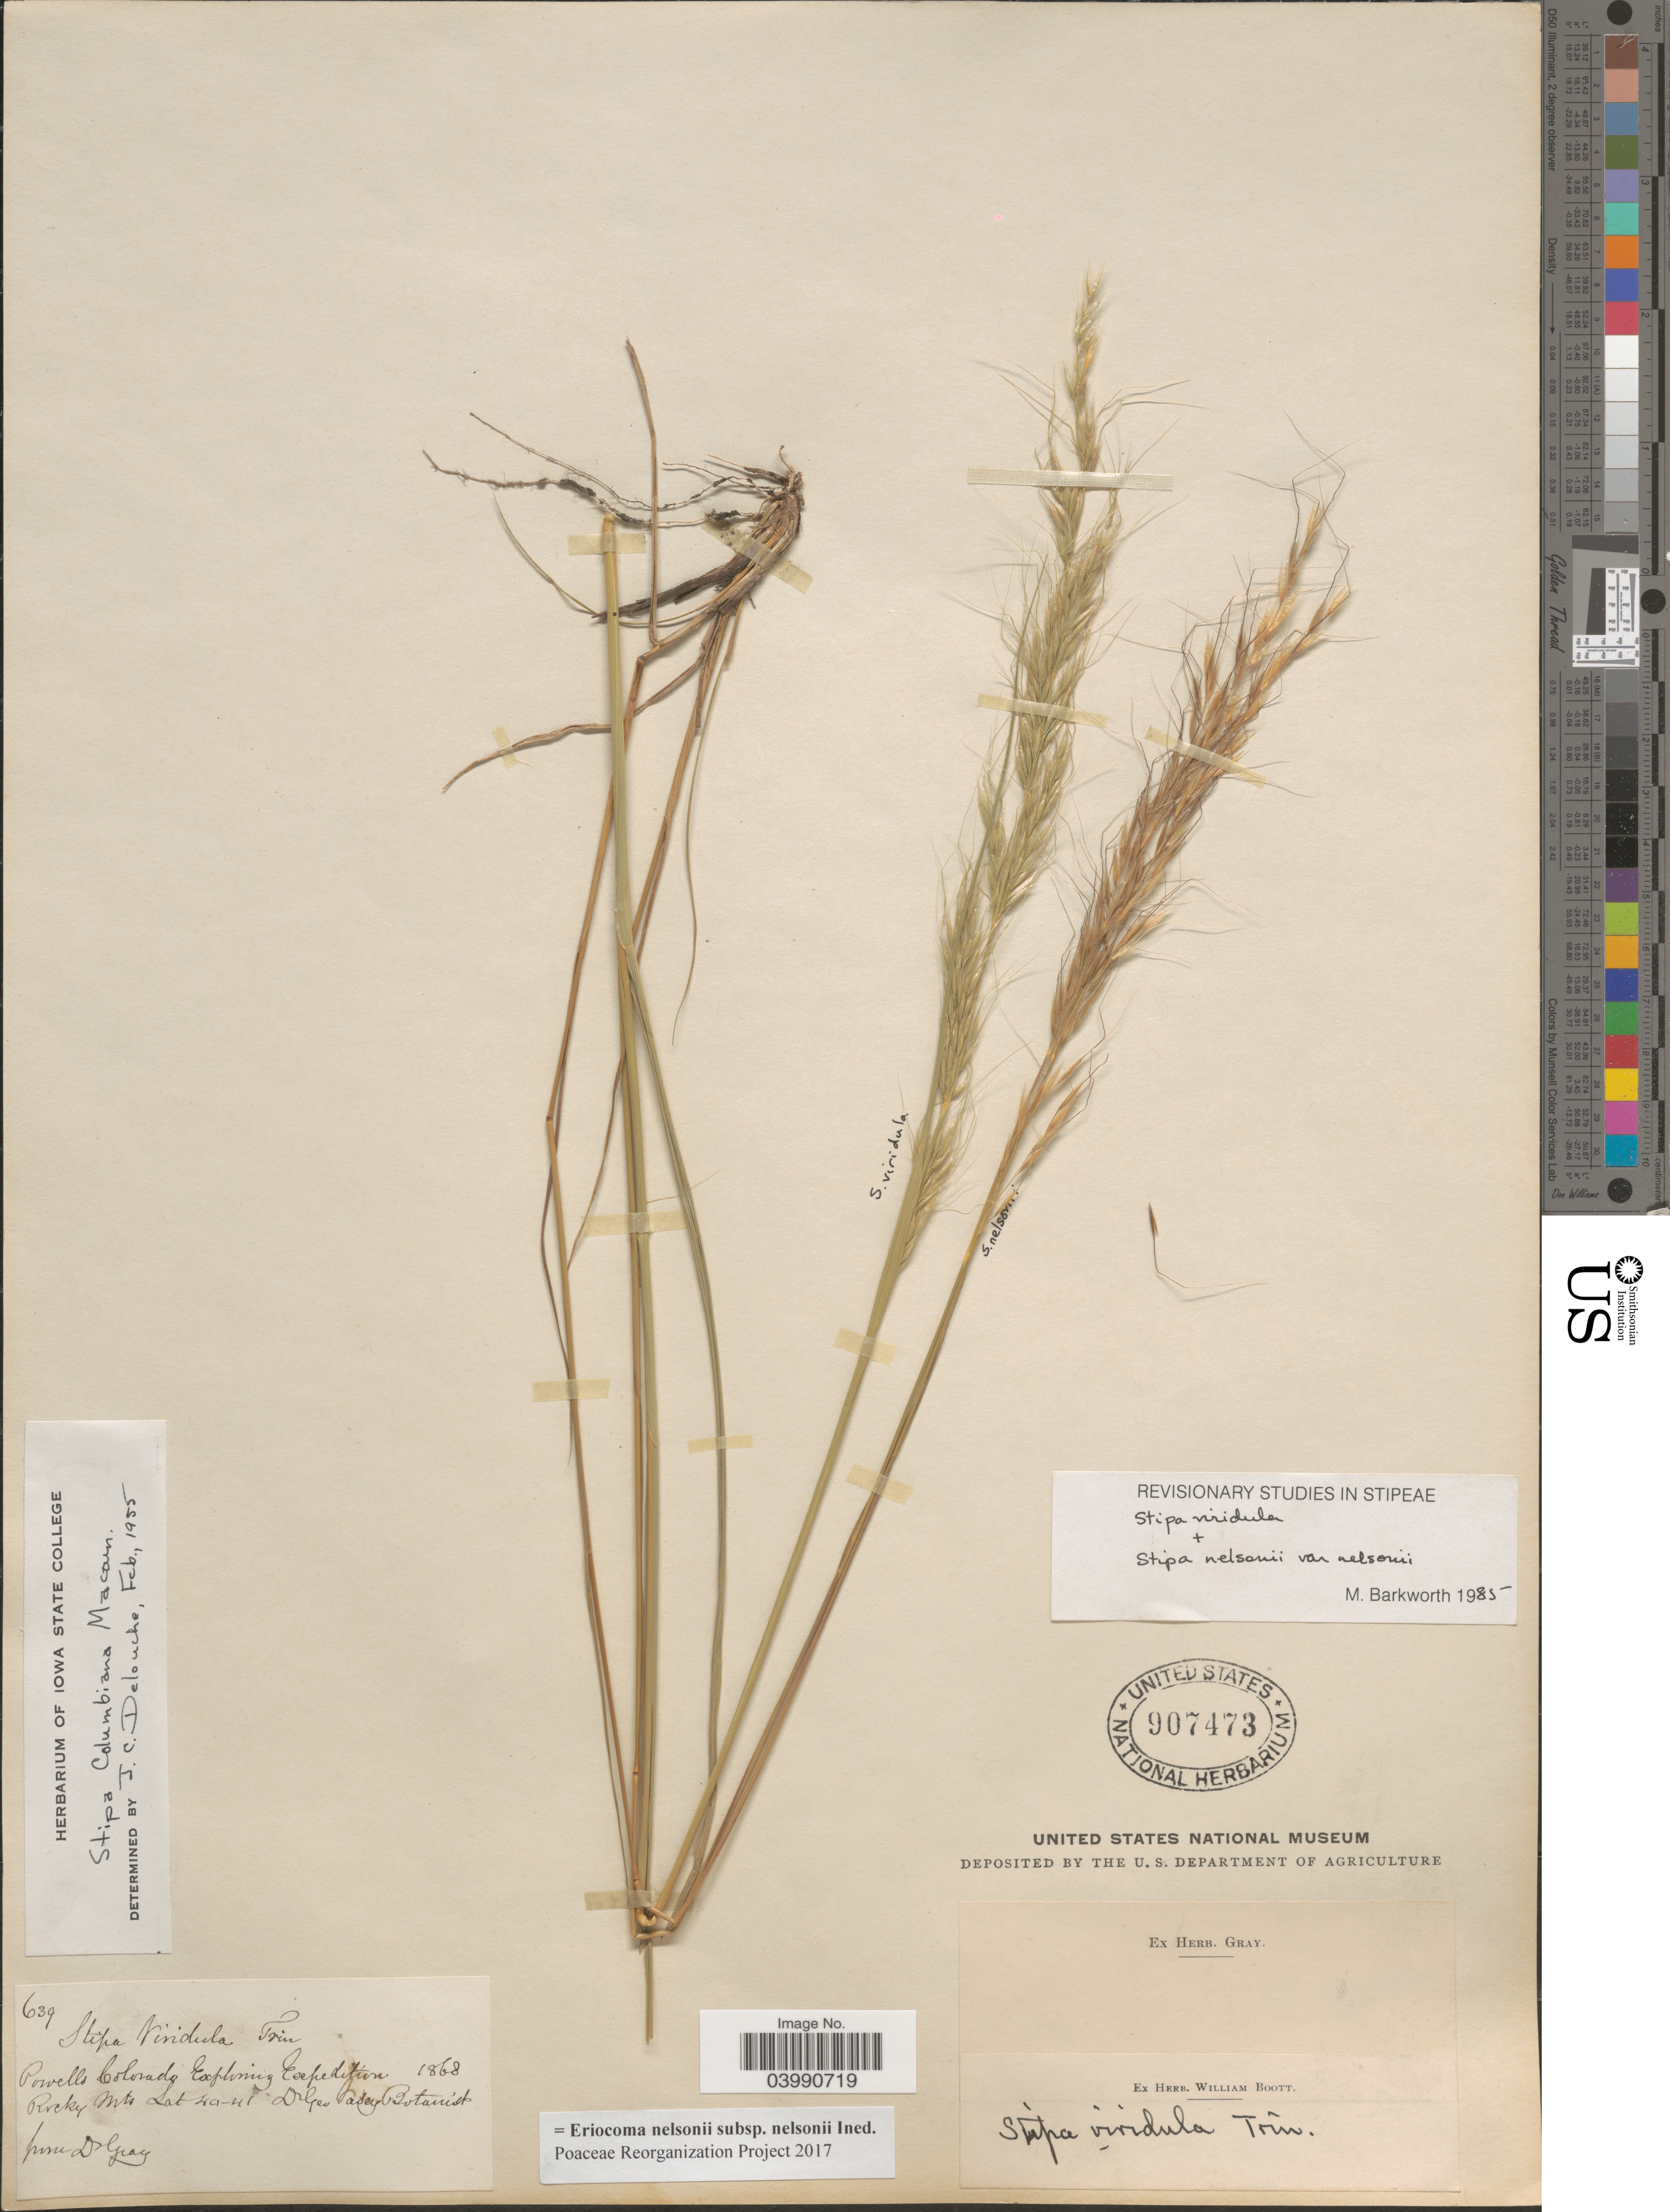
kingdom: Plantae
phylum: Tracheophyta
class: Liliopsida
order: Poales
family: Poaceae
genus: Eriocoma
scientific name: Eriocoma nelsonii subsp. nelsonii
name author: (Scribn.) Romasch.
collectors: G. R. Vasey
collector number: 639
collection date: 1868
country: United States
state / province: Colorado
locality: Rocky Mts.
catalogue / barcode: US 907473